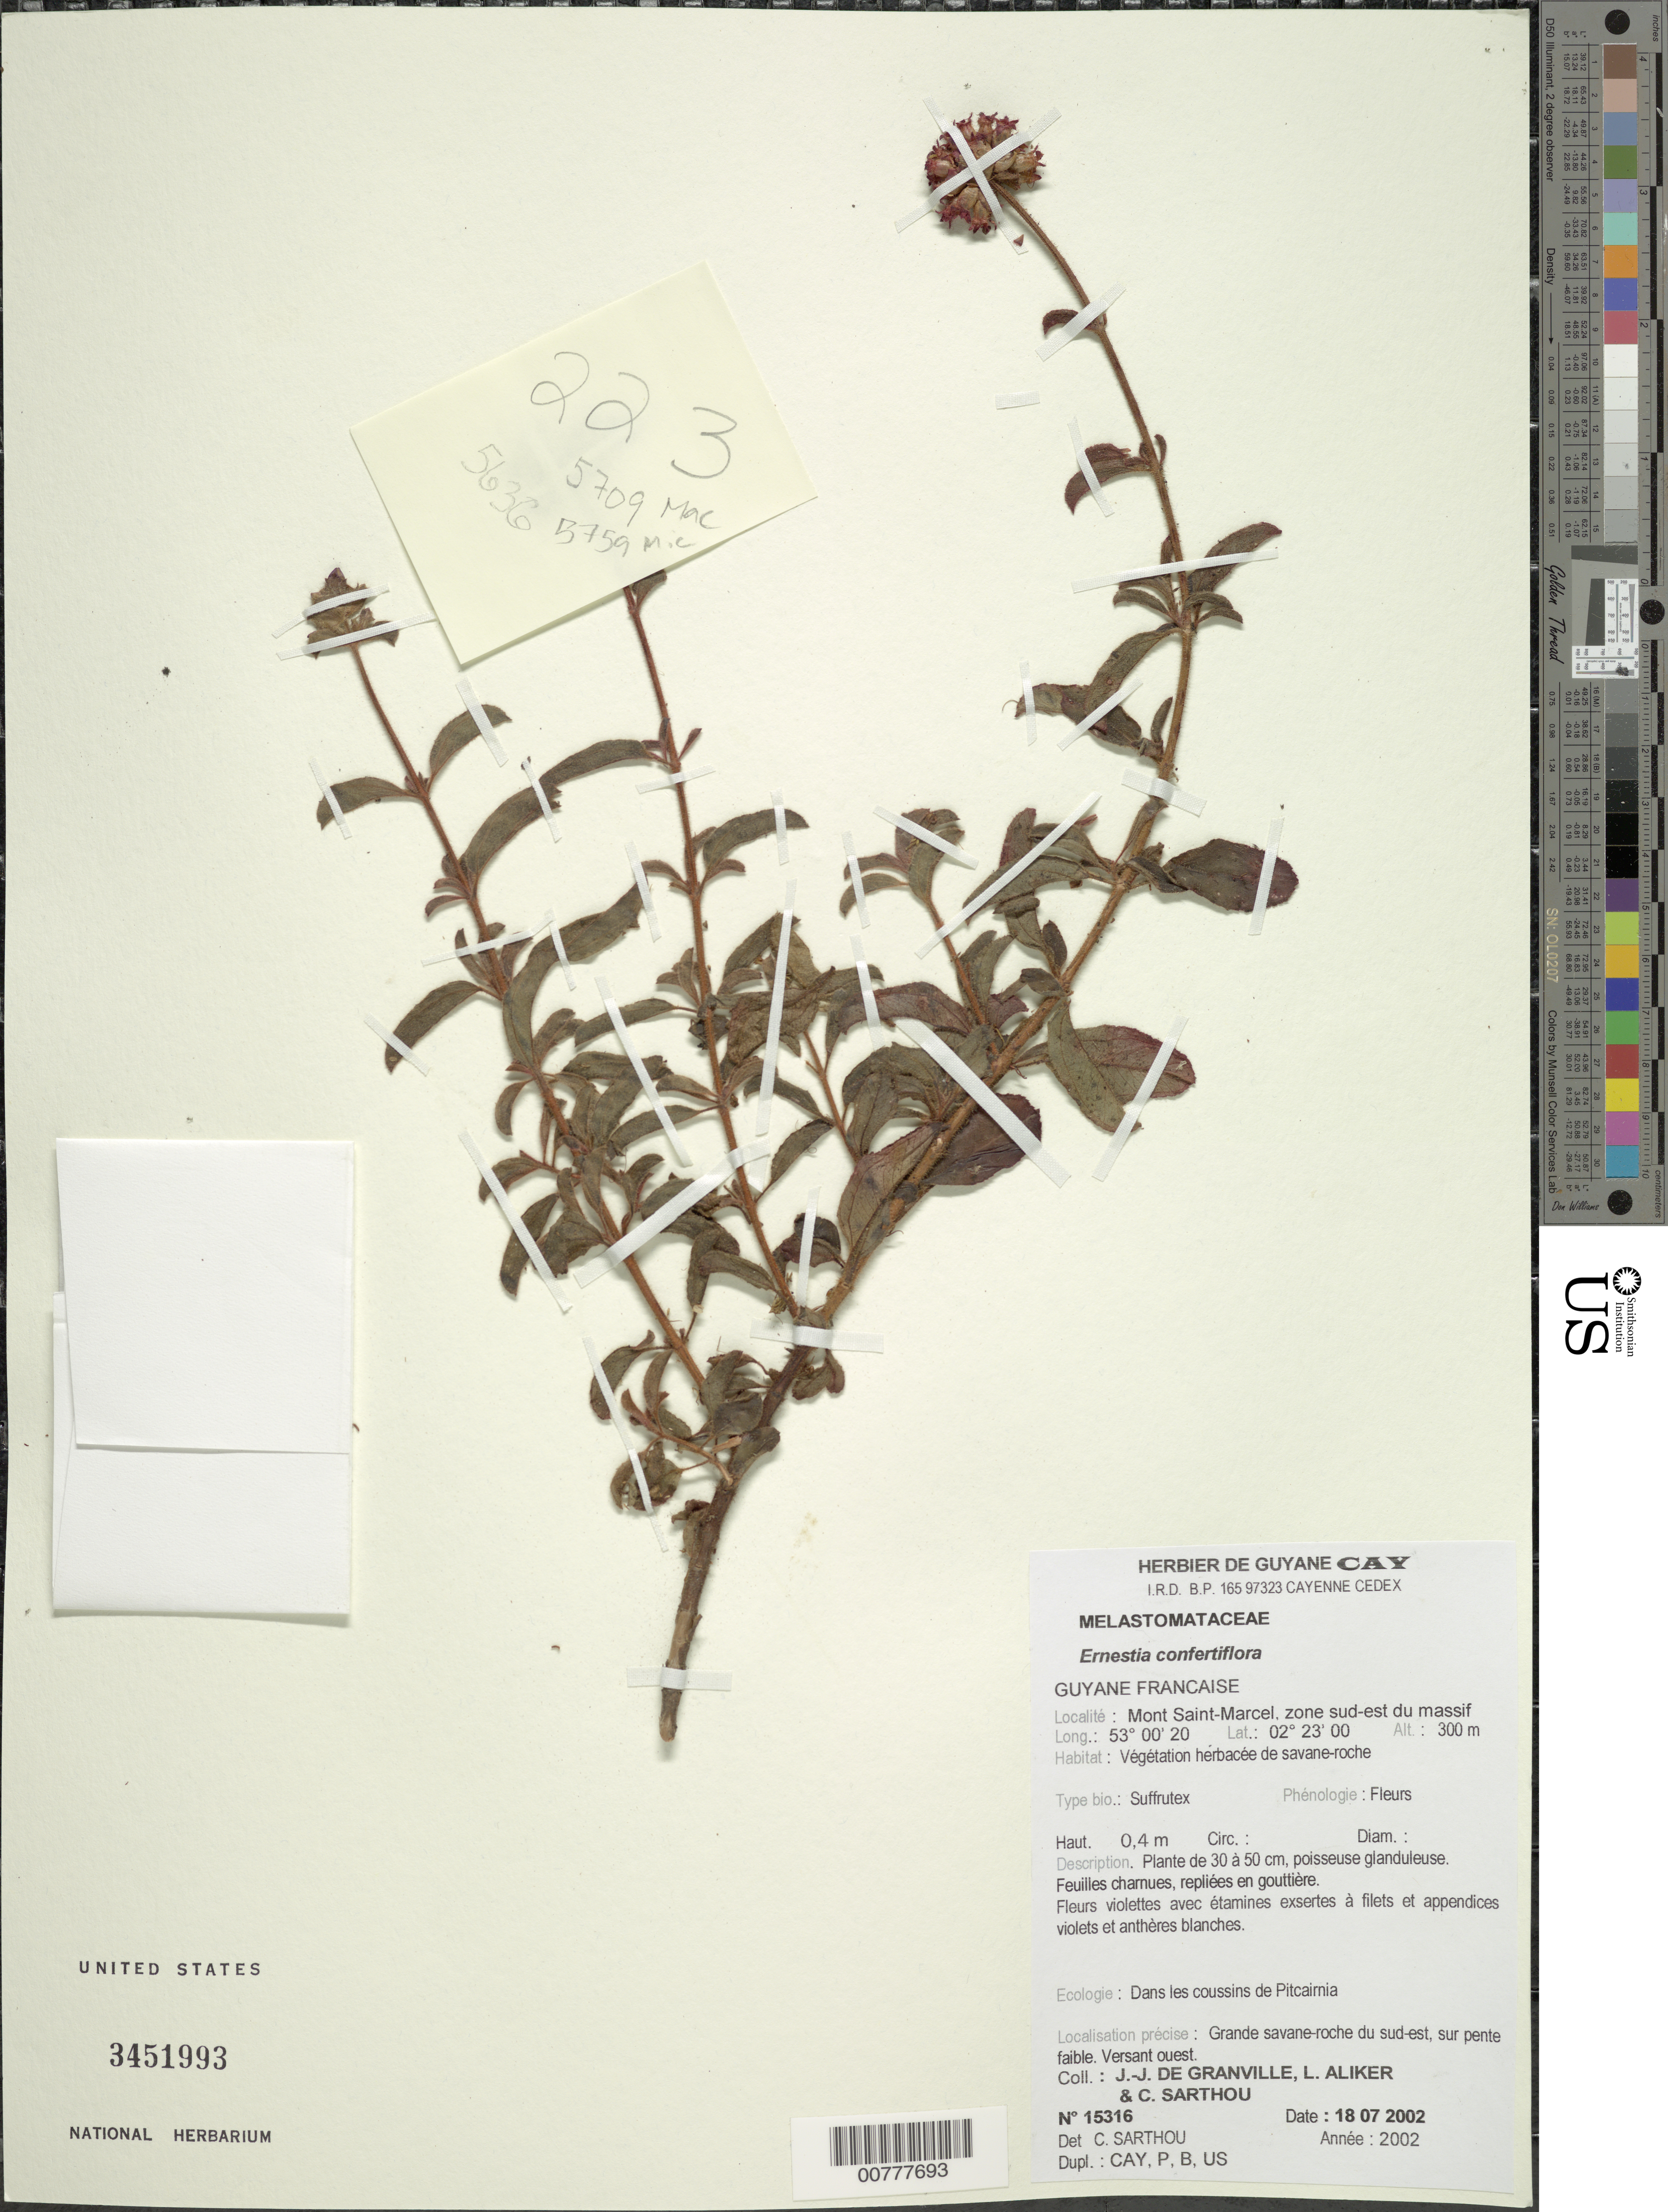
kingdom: Plantae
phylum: Tracheophyta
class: Magnoliopsida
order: Myrtales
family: Melastomataceae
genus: Ernestia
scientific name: Ernestia confertiflora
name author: Wurdack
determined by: Crozier, F.; Aliker, L.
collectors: J.-J. de Granville, L. Aliker & C. Sarthou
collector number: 15316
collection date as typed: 18-Jul-02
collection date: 2002-07-18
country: French Guiana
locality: Mont Saint-Marcel, zone Sud-Est du massif, Bassin de l'Yaloupi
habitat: Vegetation herbacée de savane-roche; Grande savane-roche du sud-est, sur pente faible; versant ouest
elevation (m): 300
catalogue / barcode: US 3451993